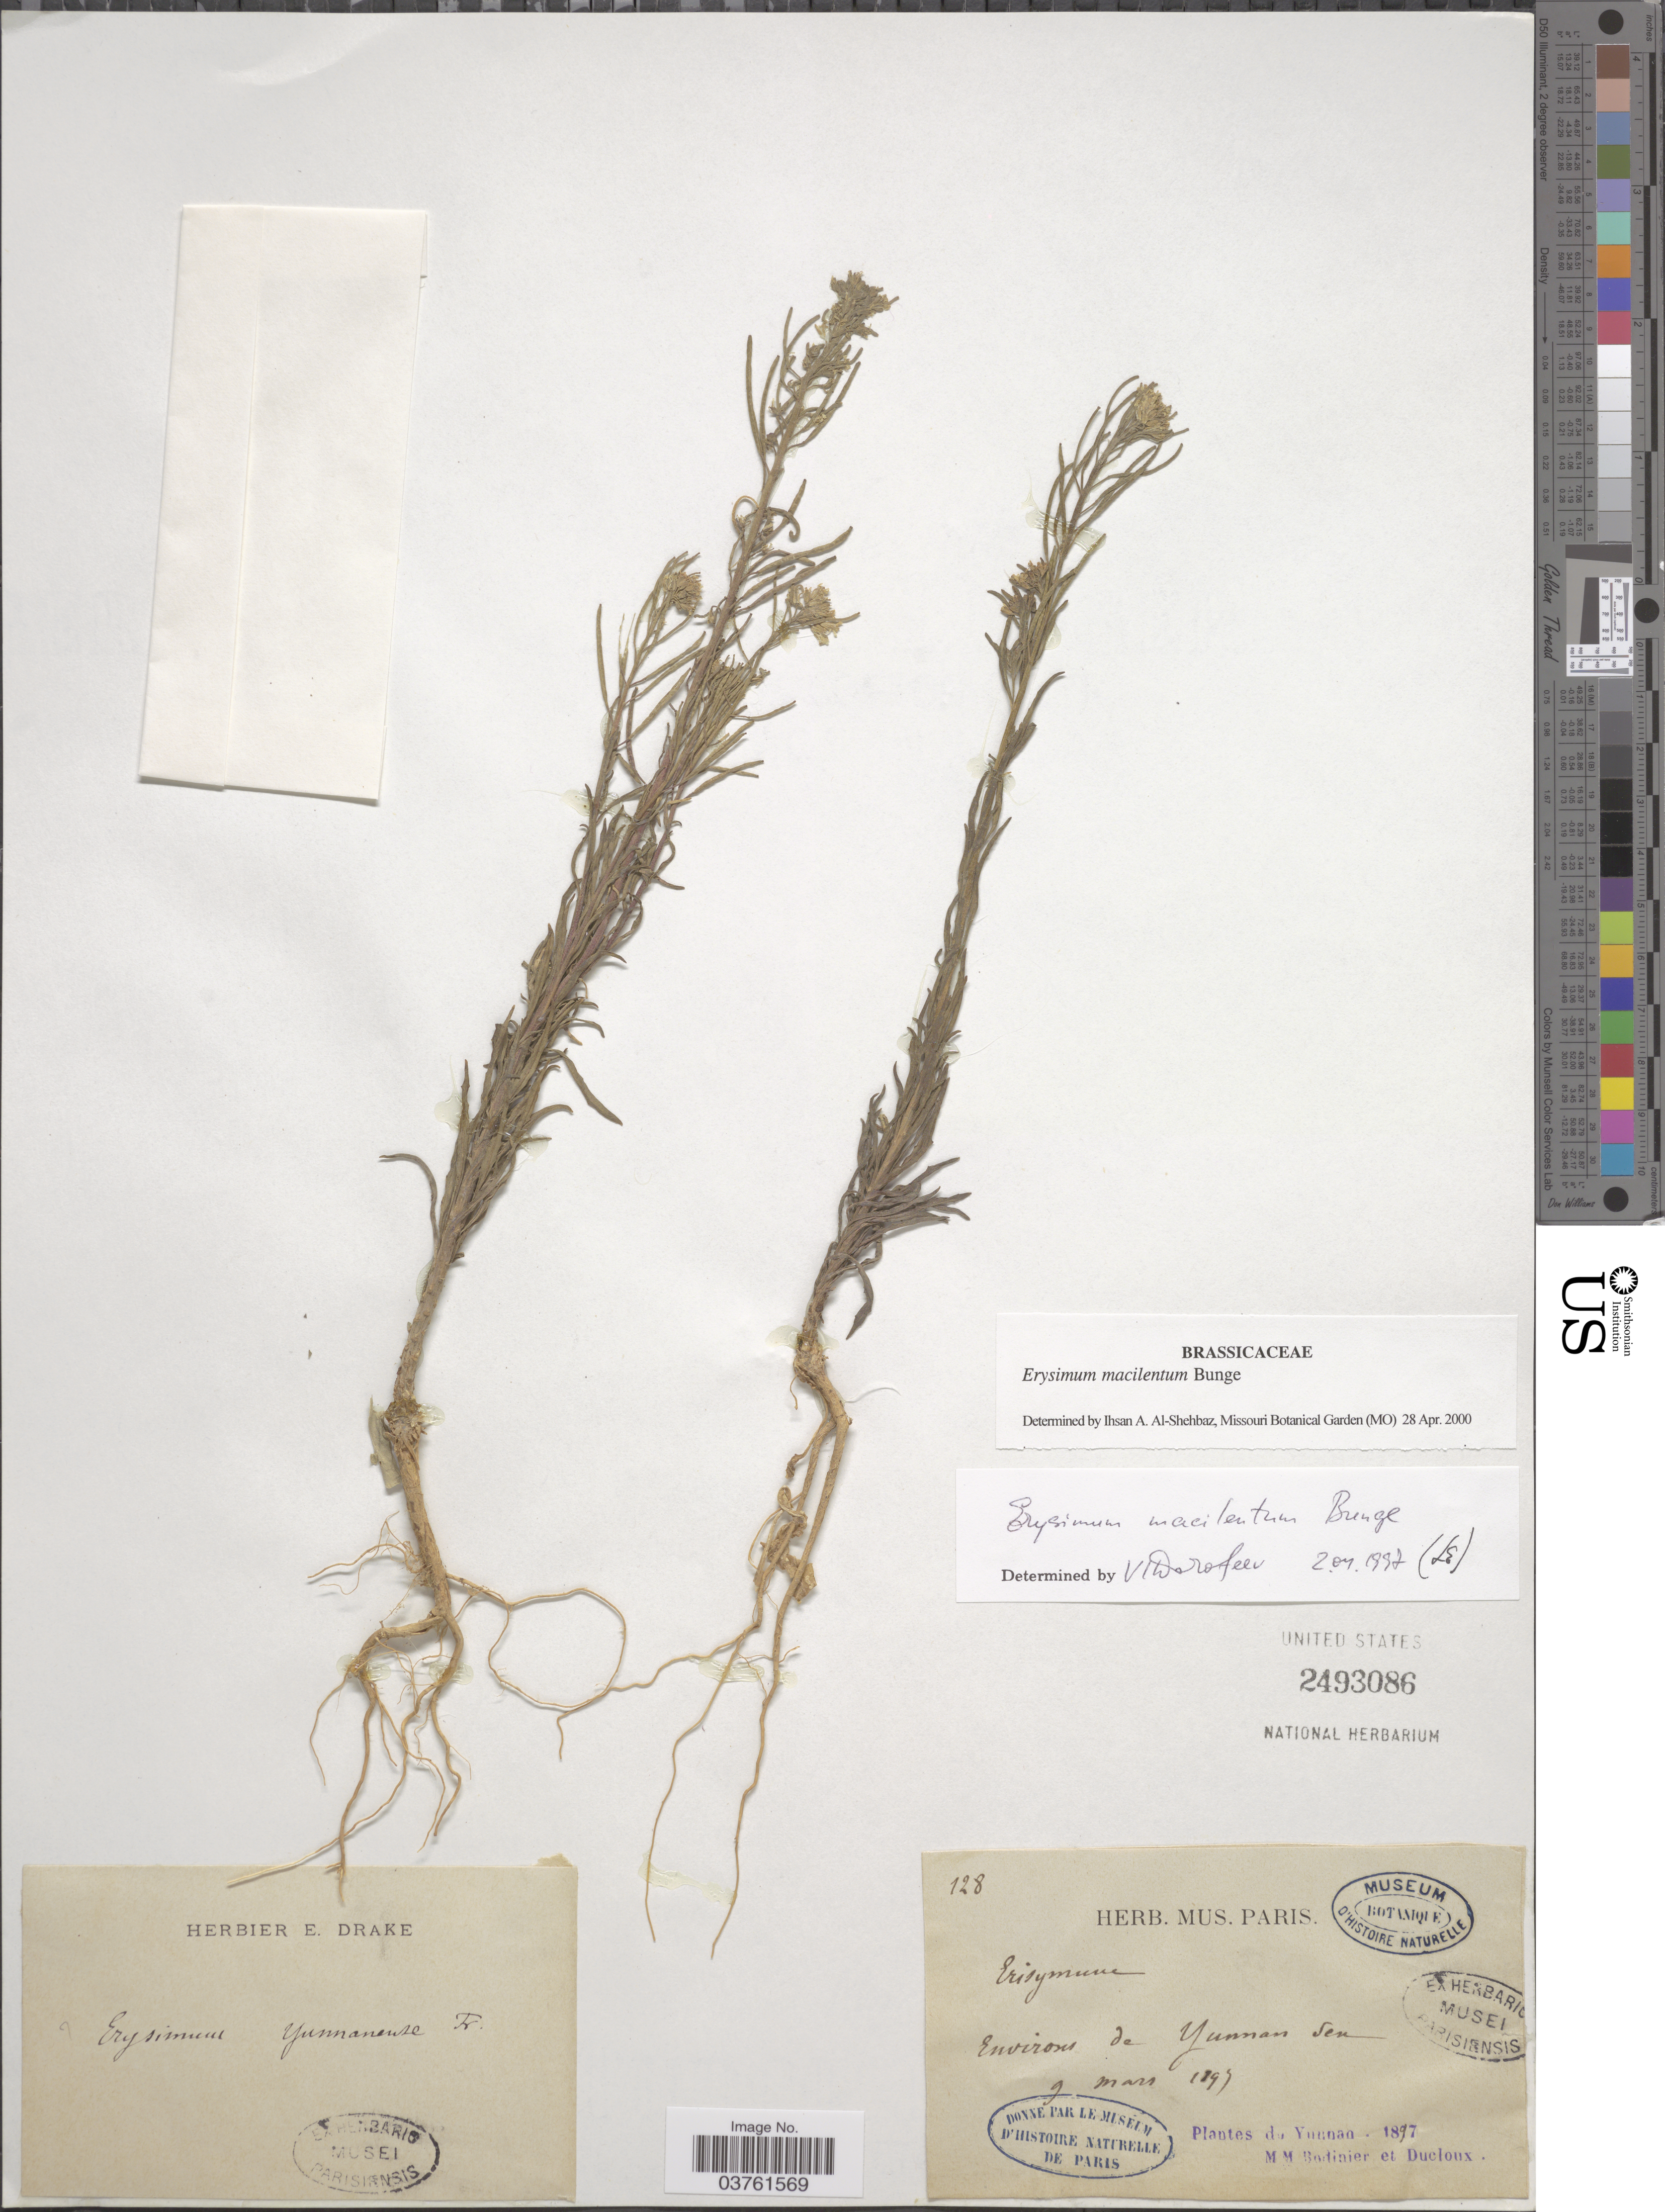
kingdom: Plantae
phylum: Tracheophyta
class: Magnoliopsida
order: Brassicales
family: Brassicaceae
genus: Erysimum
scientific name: Erysimum macilentum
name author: Bunge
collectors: M. Bodinier & -. Ducloux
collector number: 128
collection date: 1897-03-09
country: China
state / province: Yunnan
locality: Environs de Yunnan Sen.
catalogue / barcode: US 2493086